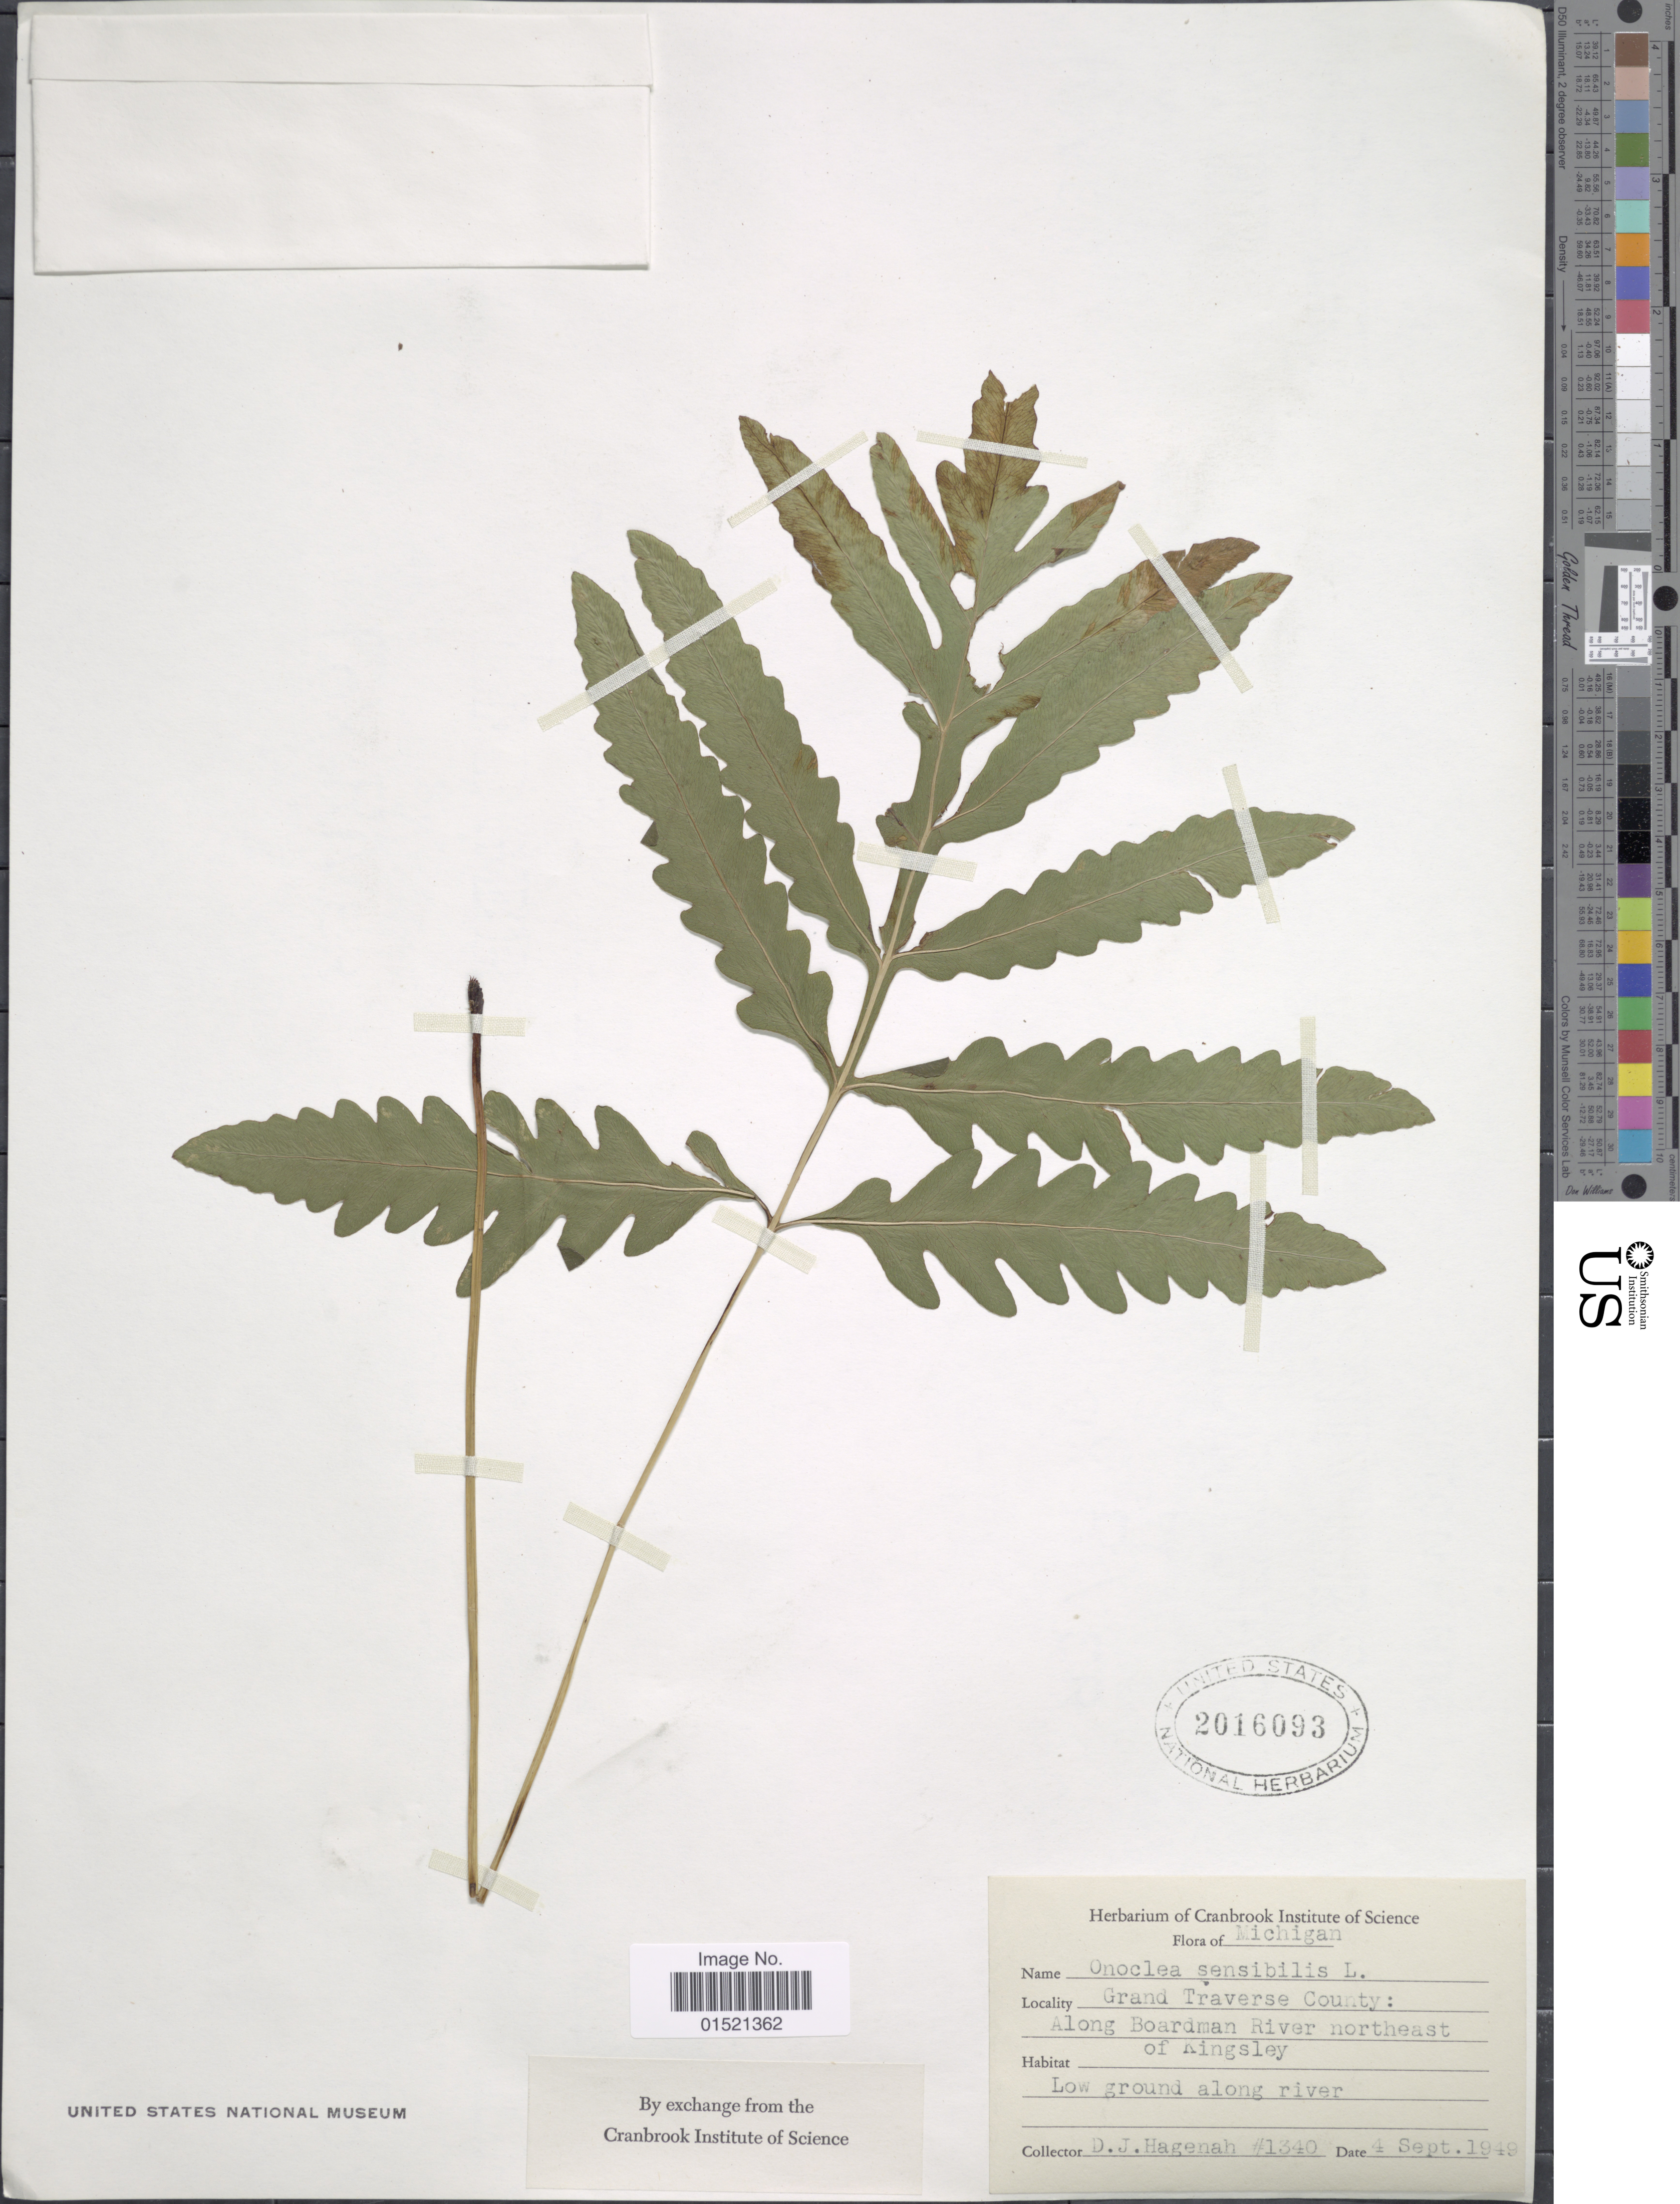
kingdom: Plantae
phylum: Tracheophyta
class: Polypodiopsida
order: Polypodiales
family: Onocleaceae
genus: Onoclea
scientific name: Onoclea sensibilis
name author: L.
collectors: D. Hagenah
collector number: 1340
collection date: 1949-09-04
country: United States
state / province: Michigan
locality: Grand Traverse County: Along Boardman River northeast of kingsley. Low ground along river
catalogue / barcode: US 2016093